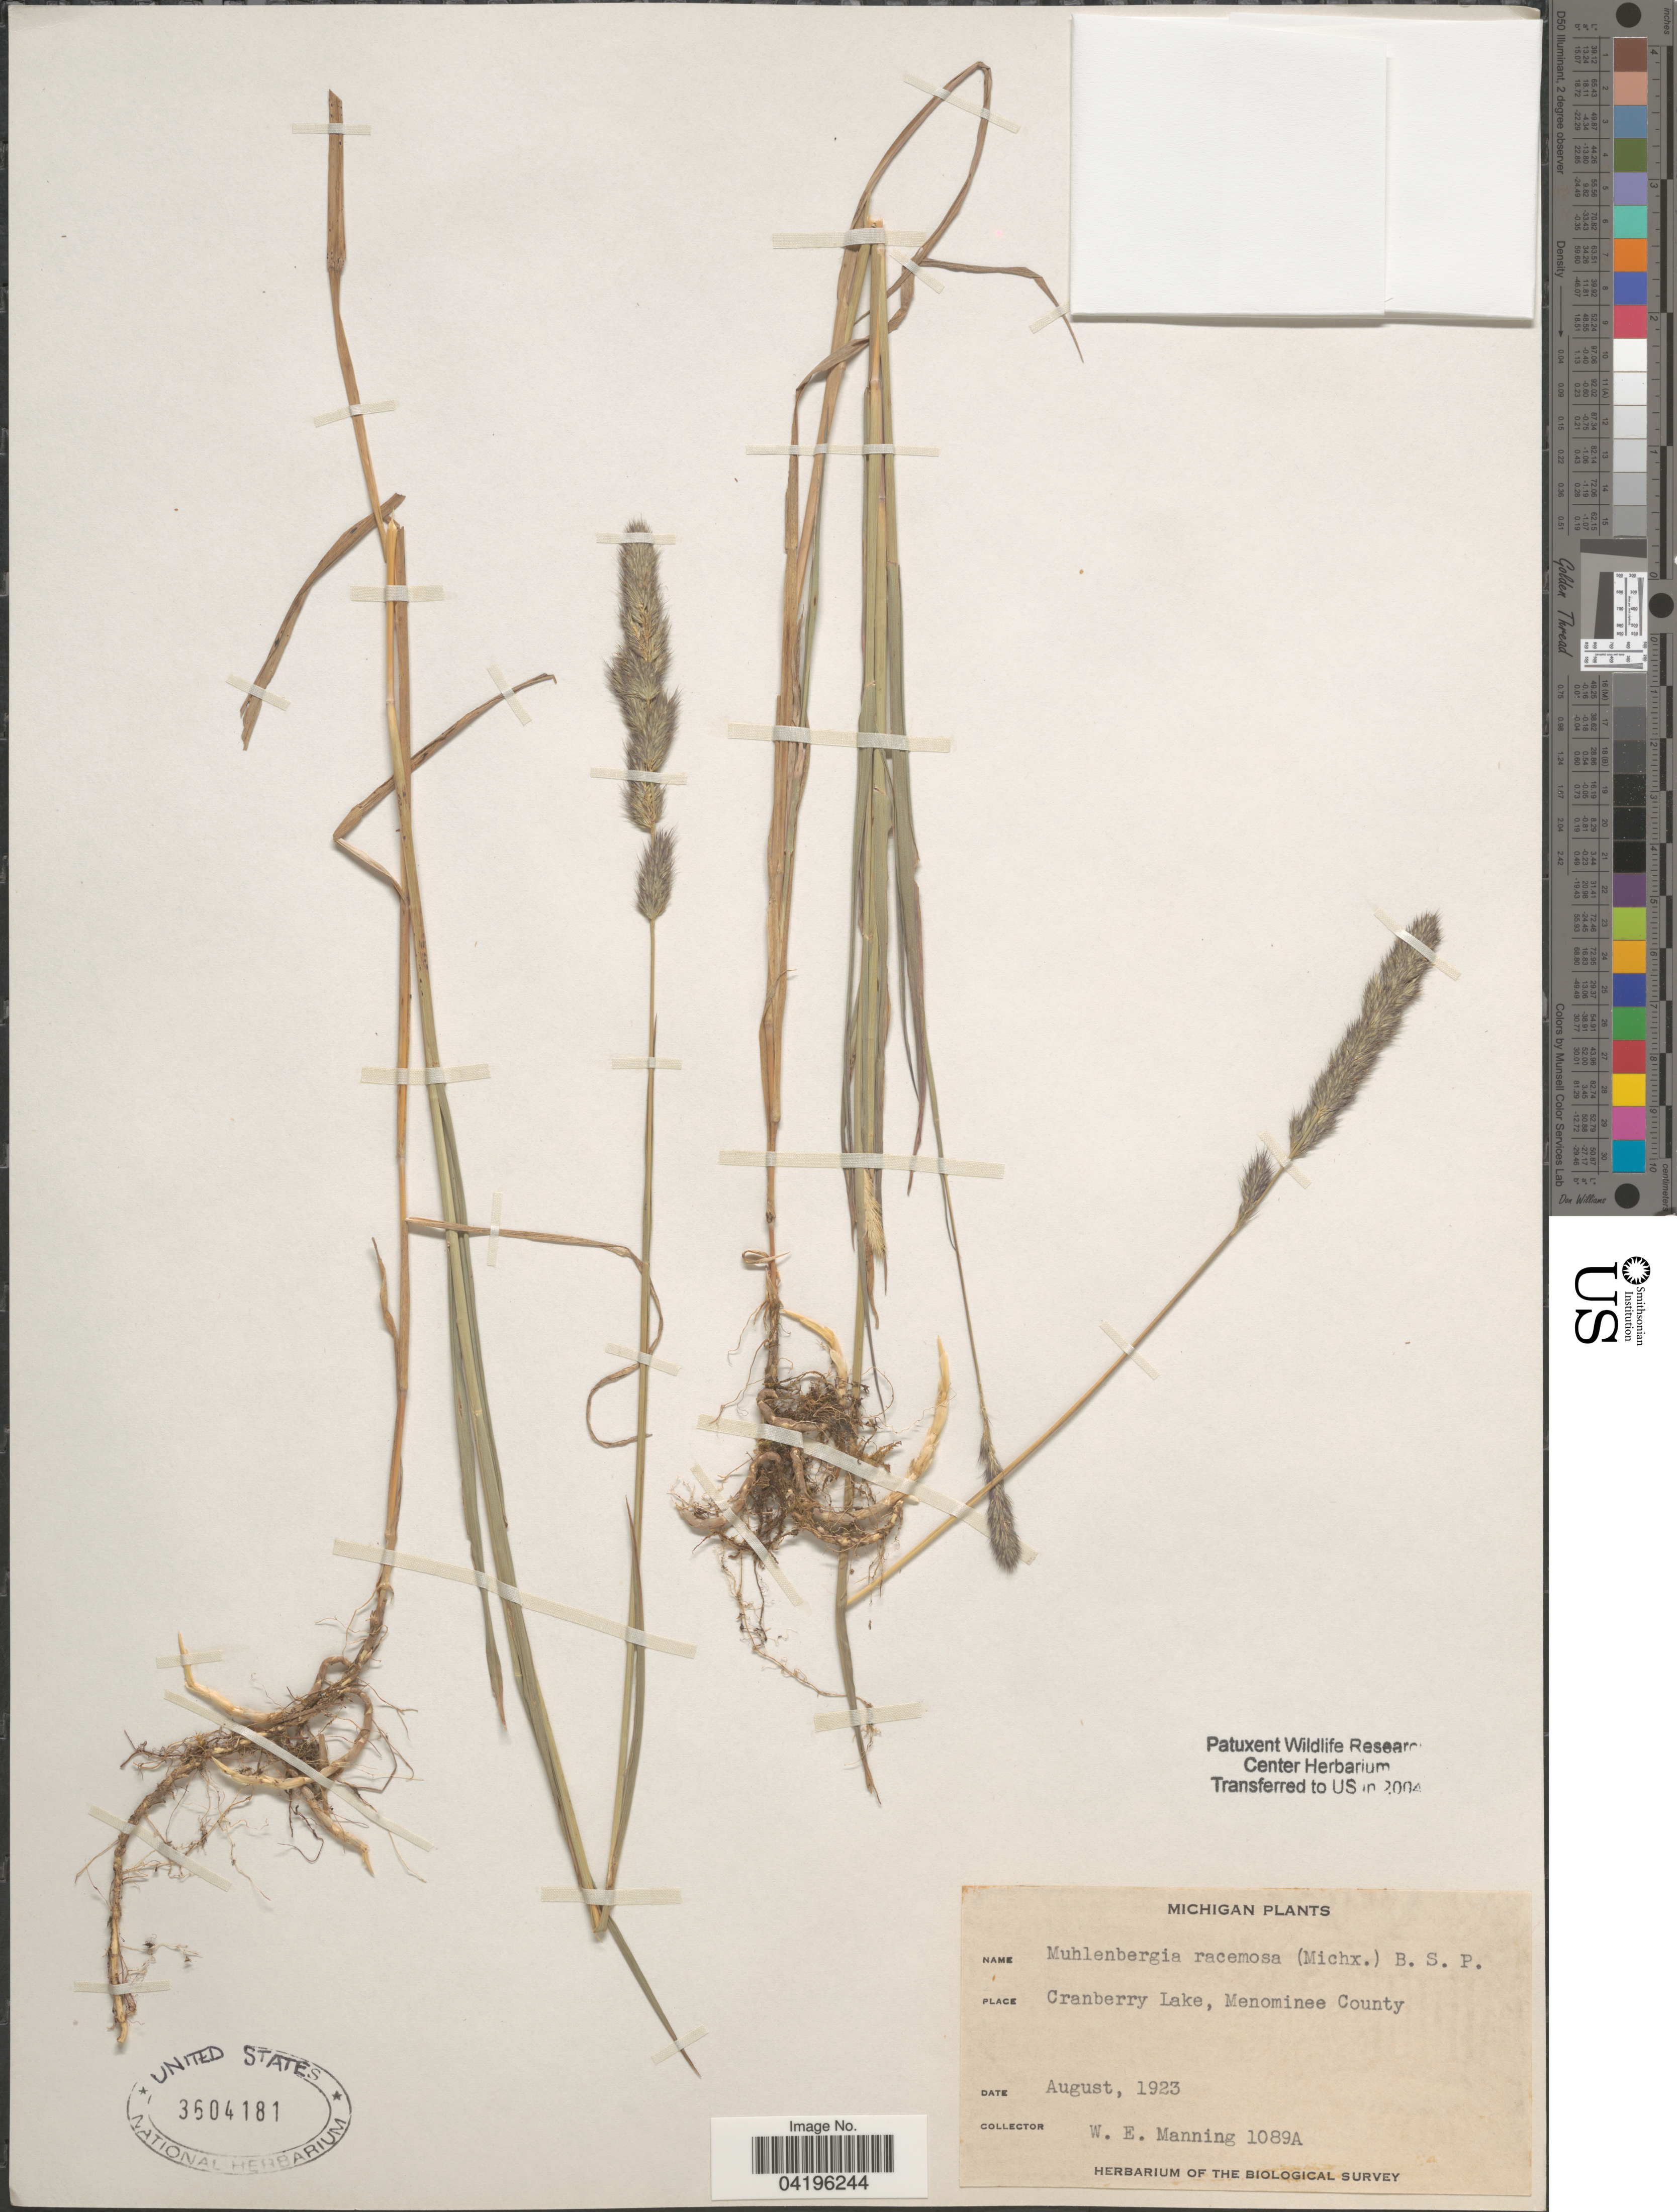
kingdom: Plantae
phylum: Tracheophyta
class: Liliopsida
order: Poales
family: Poaceae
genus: Muhlenbergia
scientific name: Muhlenbergia racemosa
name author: (Michx.) Britton et al.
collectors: W. Manning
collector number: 1089A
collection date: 1923-08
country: United States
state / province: Michigan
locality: Cranberry Lake, Menominee County. The Biological Survey.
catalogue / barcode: US 3604181